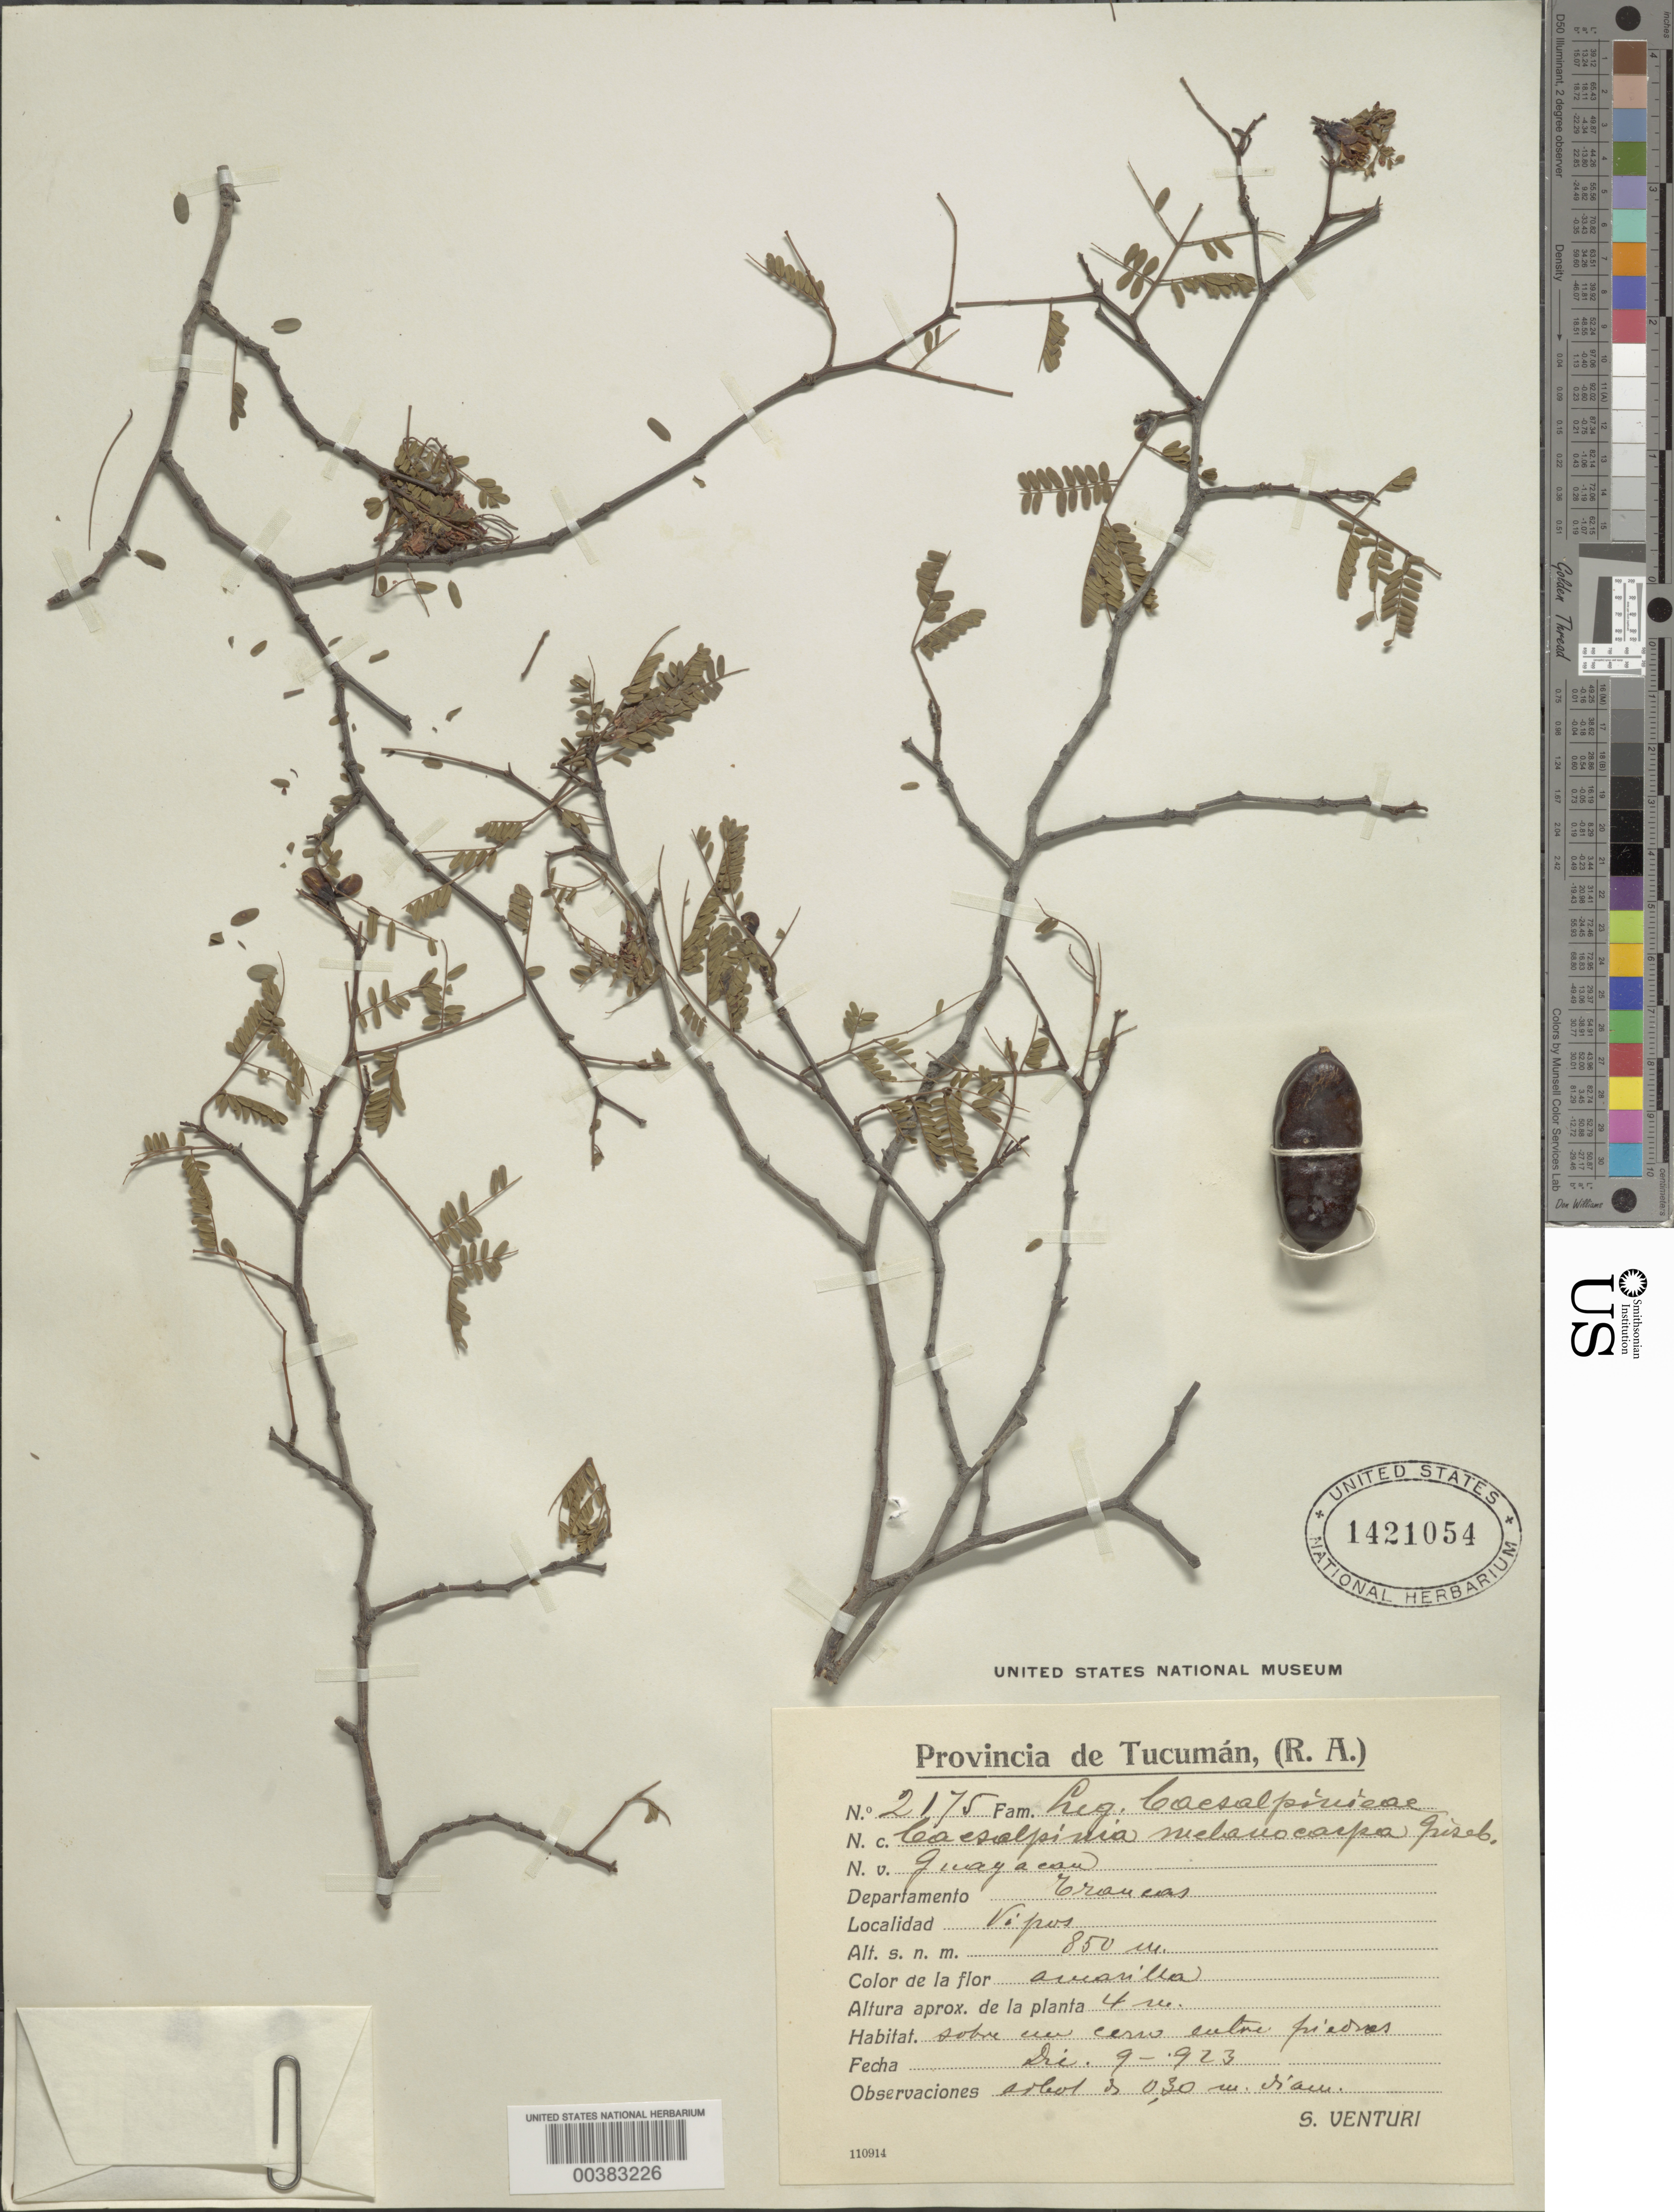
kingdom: Plantae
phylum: Tracheophyta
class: Magnoliopsida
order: Fabales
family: Fabaceae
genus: Libidibia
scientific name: Libidibia paraguariensis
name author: (Parodi) G.P. Lewis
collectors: S. Venturi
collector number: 2175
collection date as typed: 09 Dec 1923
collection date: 1923-12-09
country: Argentina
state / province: Tucumán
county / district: Trancas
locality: Vipos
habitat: Sobre un cerro entre friedes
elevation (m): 850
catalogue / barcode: US 1421054